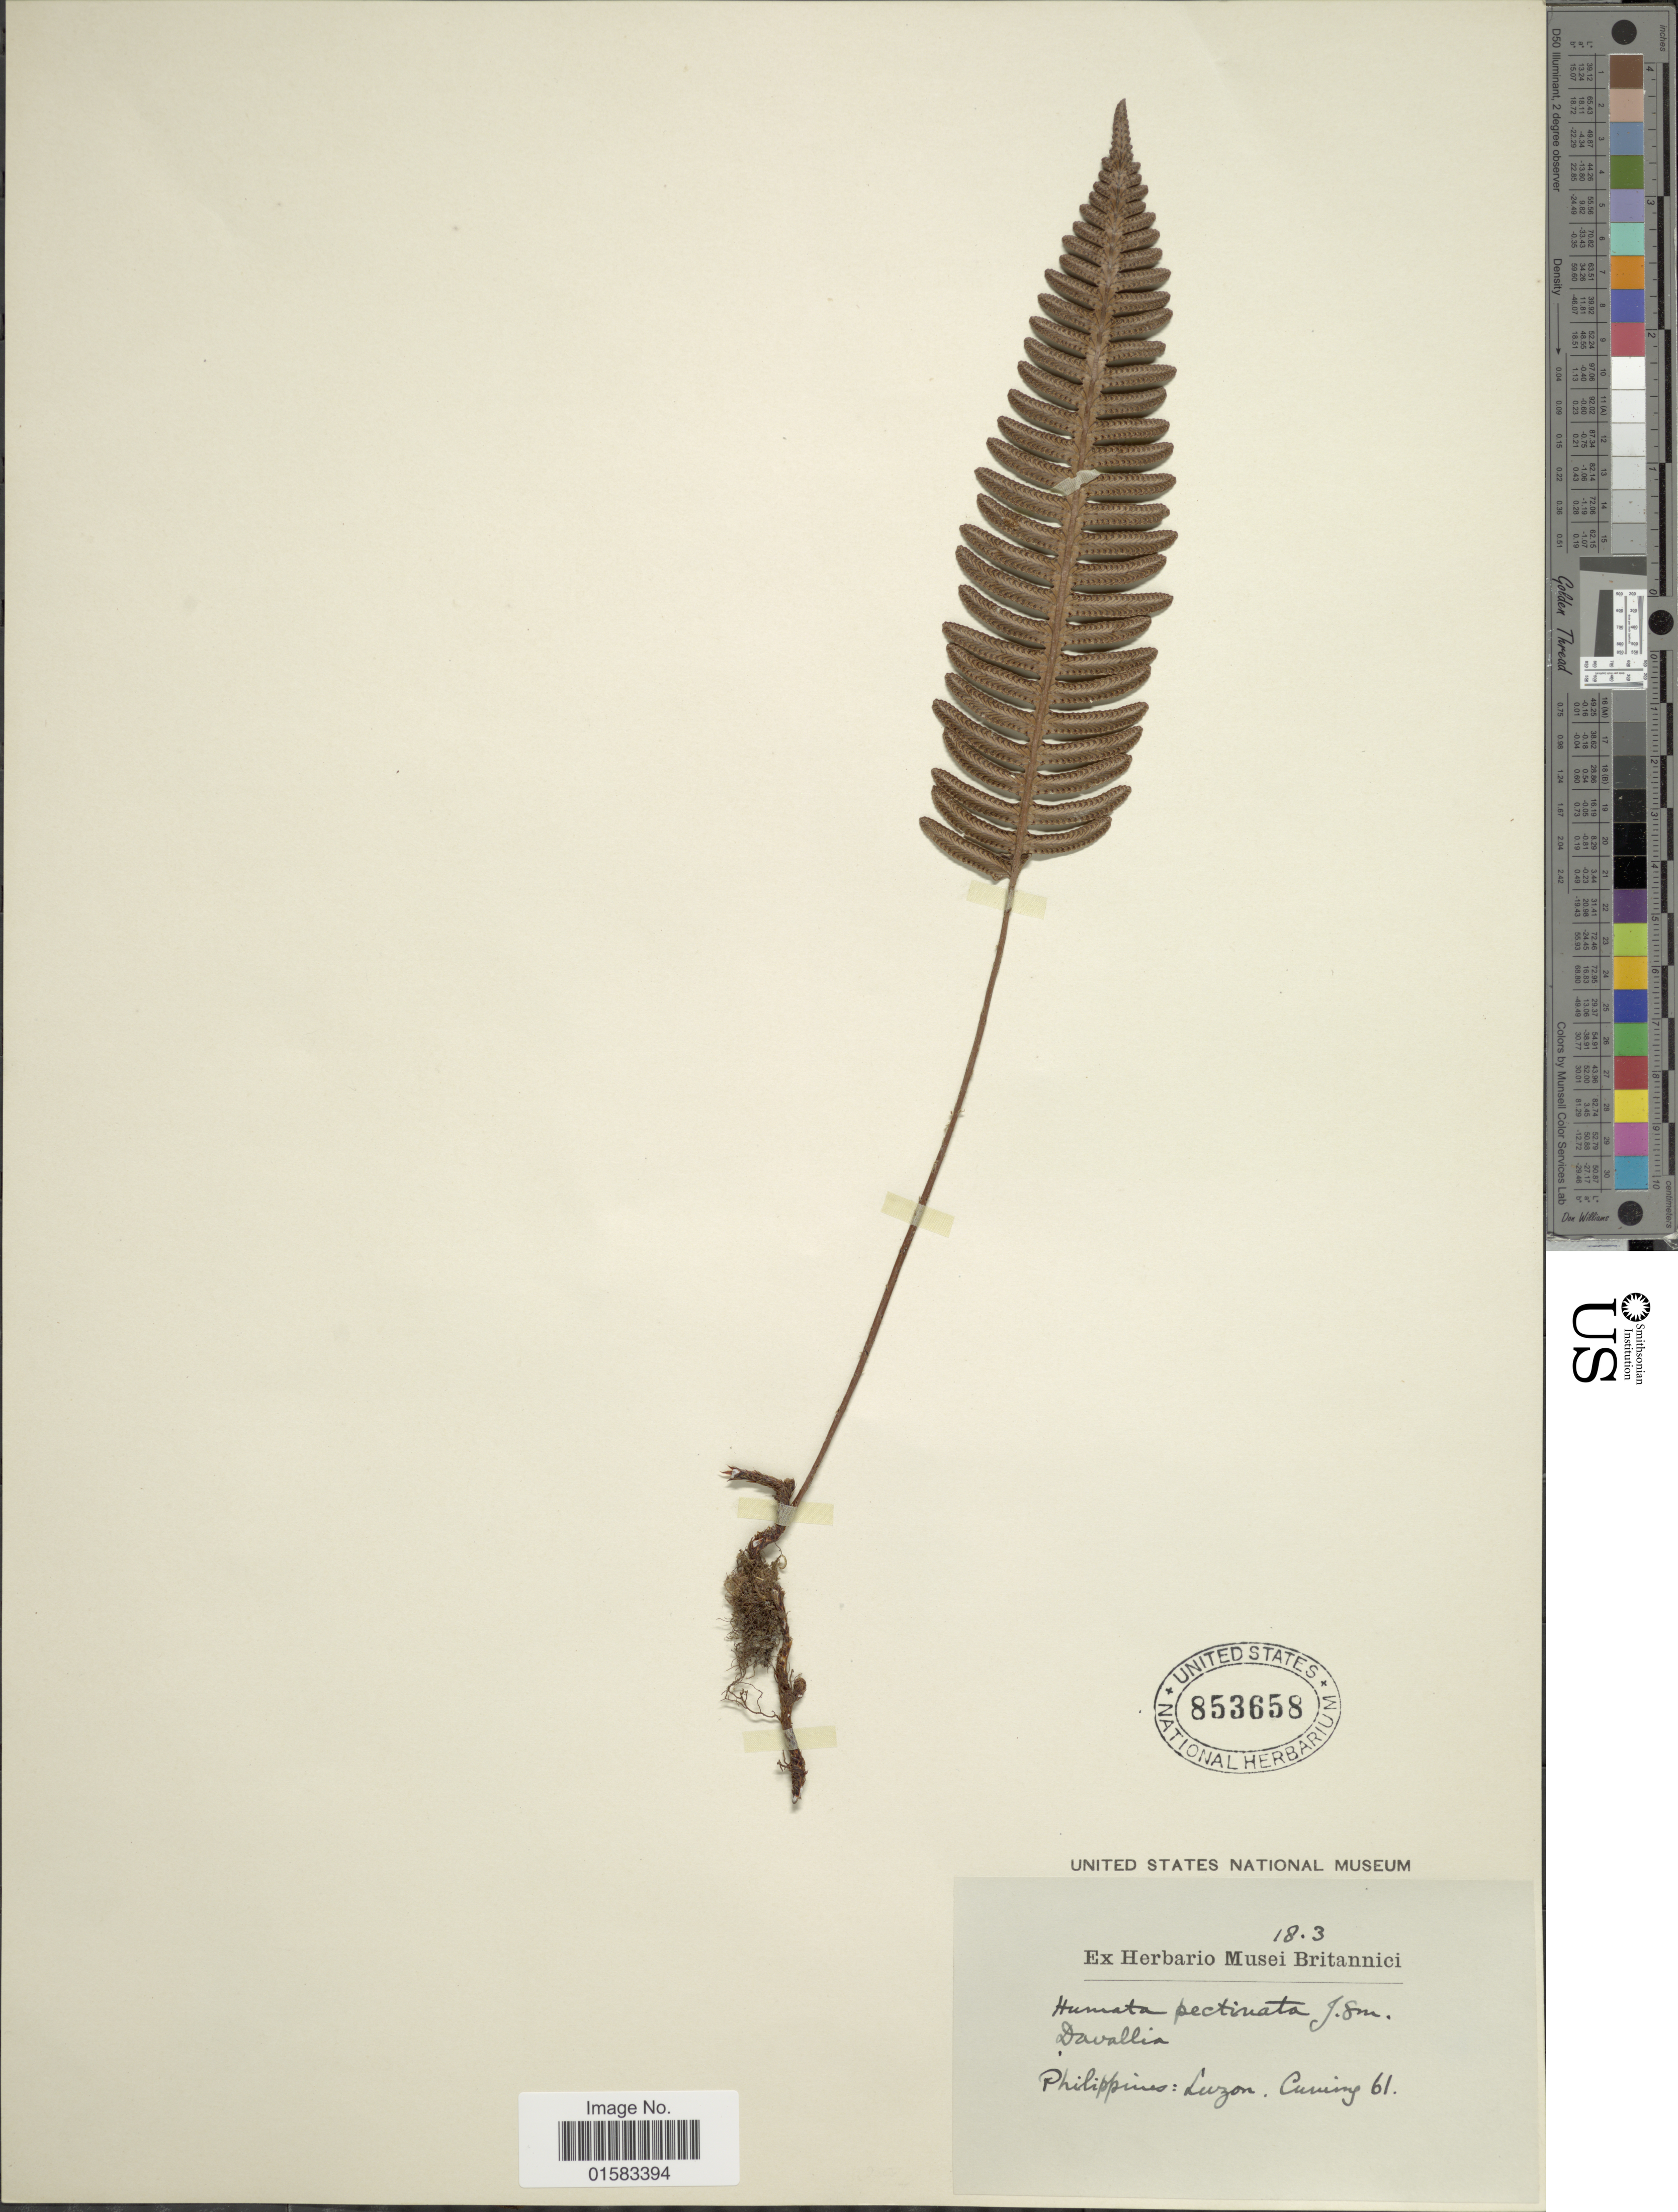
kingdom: Plantae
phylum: Tracheophyta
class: Polypodiopsida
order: Polypodiales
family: Davalliaceae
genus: Davallia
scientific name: Davallia repens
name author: (L. f.) Kuhn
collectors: -. Cuming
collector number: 61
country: Philippines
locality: Luzon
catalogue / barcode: US 853658